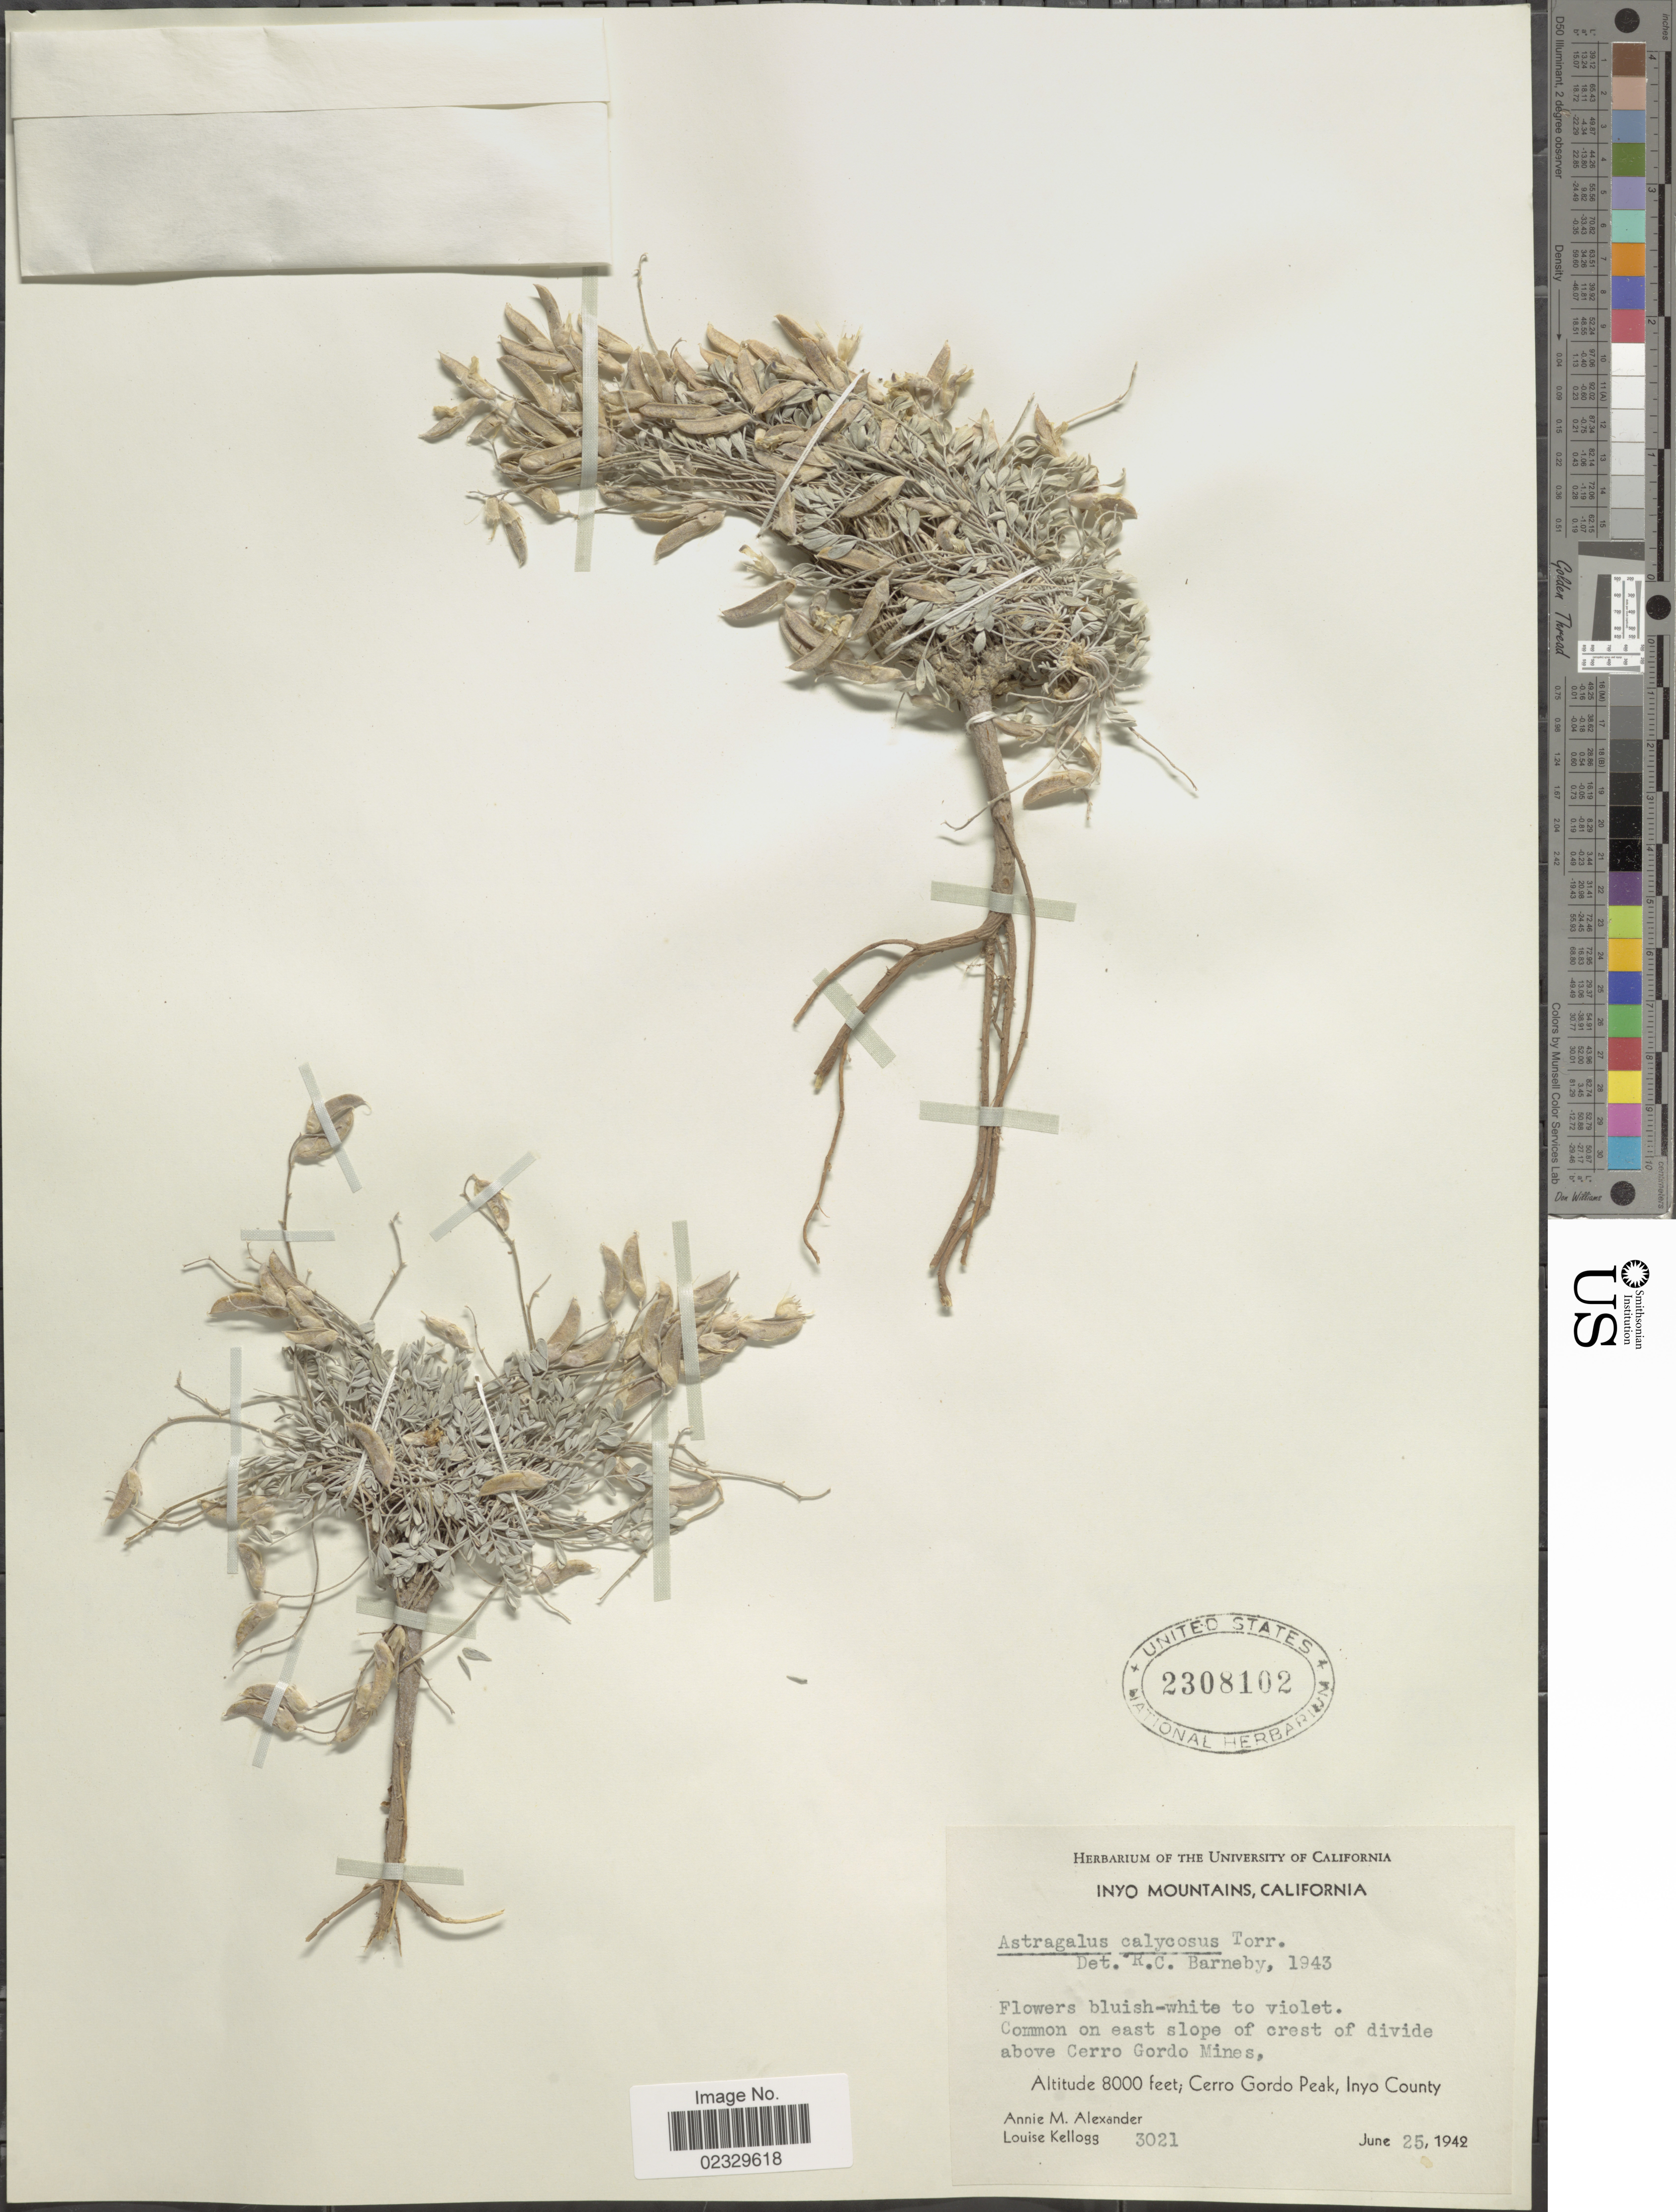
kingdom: Plantae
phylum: Tracheophyta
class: Magnoliopsida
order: Fabales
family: Fabaceae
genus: Astragalus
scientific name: Astragalus calycosus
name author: Torr. ex S. Watson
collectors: A. M. Alexander & L. Kellogg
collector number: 3021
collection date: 1942-06-25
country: United States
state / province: California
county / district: Inyo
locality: Inyo County. east slope of crest of divide above Cerro Gordo Mines, Cerro Gordo Peak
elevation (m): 2438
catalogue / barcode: US 2308102